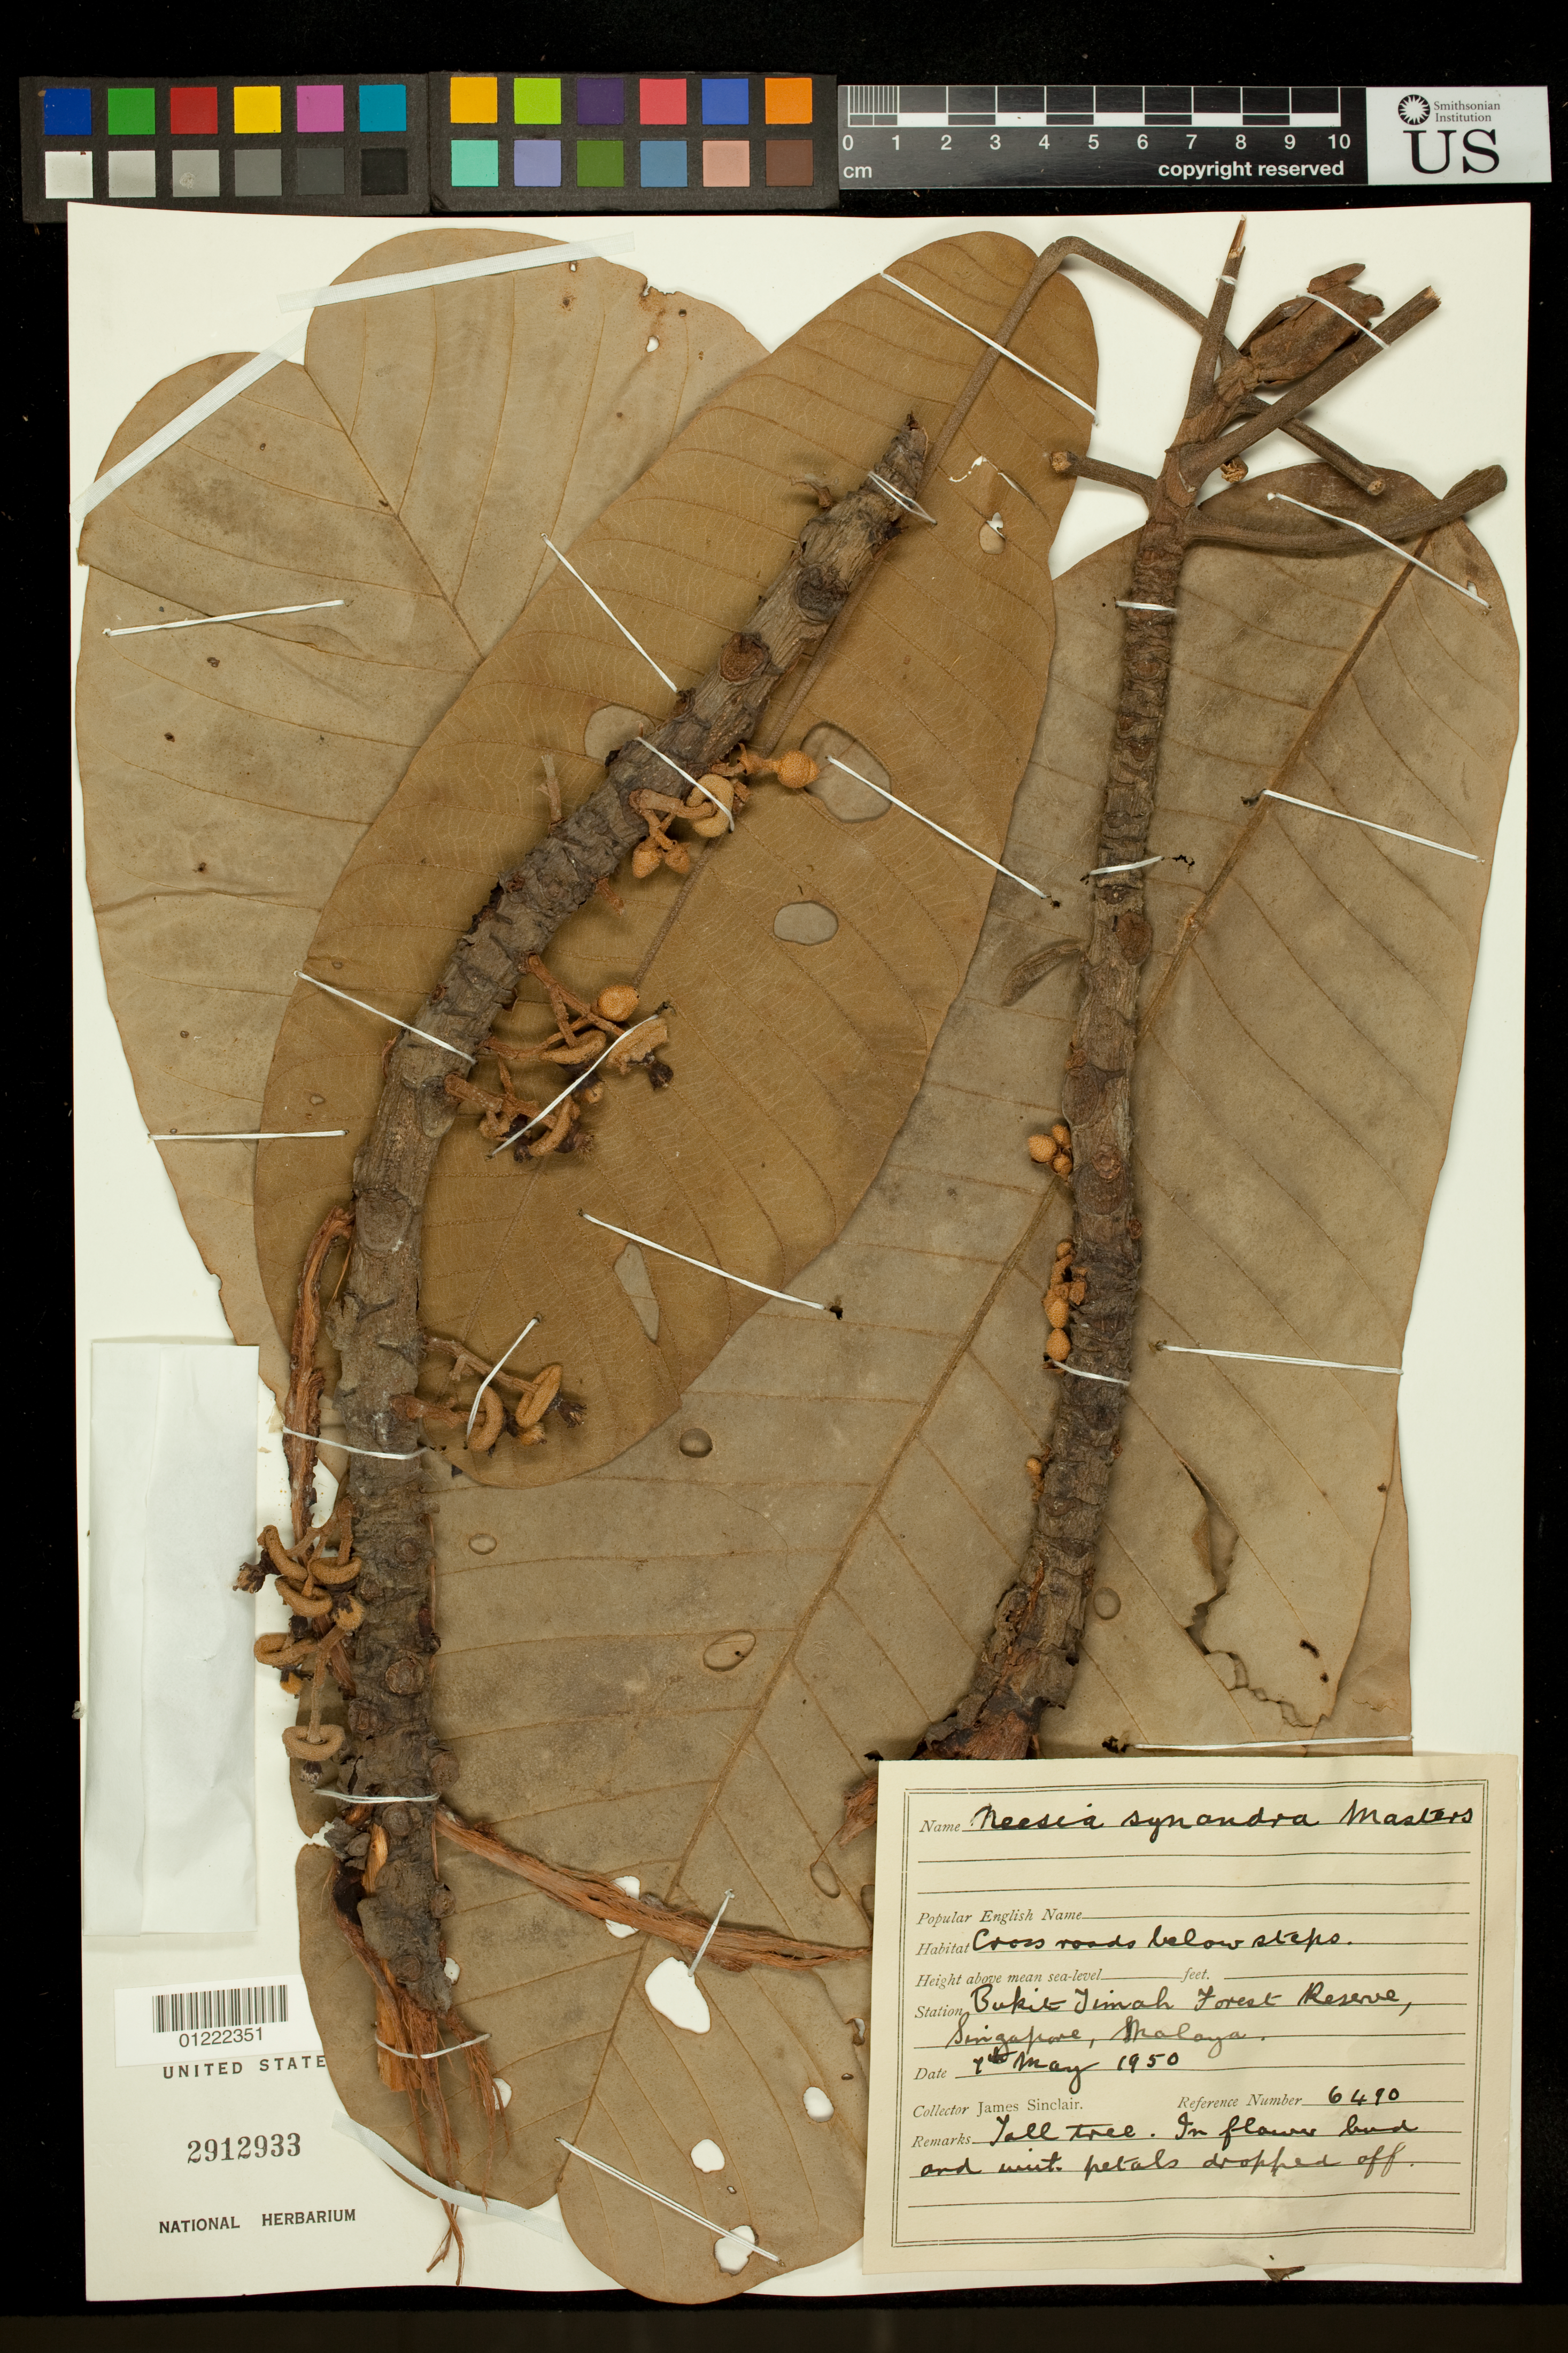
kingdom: Plantae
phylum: Tracheophyta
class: Magnoliopsida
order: Malvales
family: Malvaceae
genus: Neesia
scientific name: Neesia synandra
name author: Mast.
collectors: J. Sinclair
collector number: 6490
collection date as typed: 5/1/1950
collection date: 1950-05-01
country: Singapore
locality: Bukit Timah Forest Reserve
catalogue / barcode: US 2912933